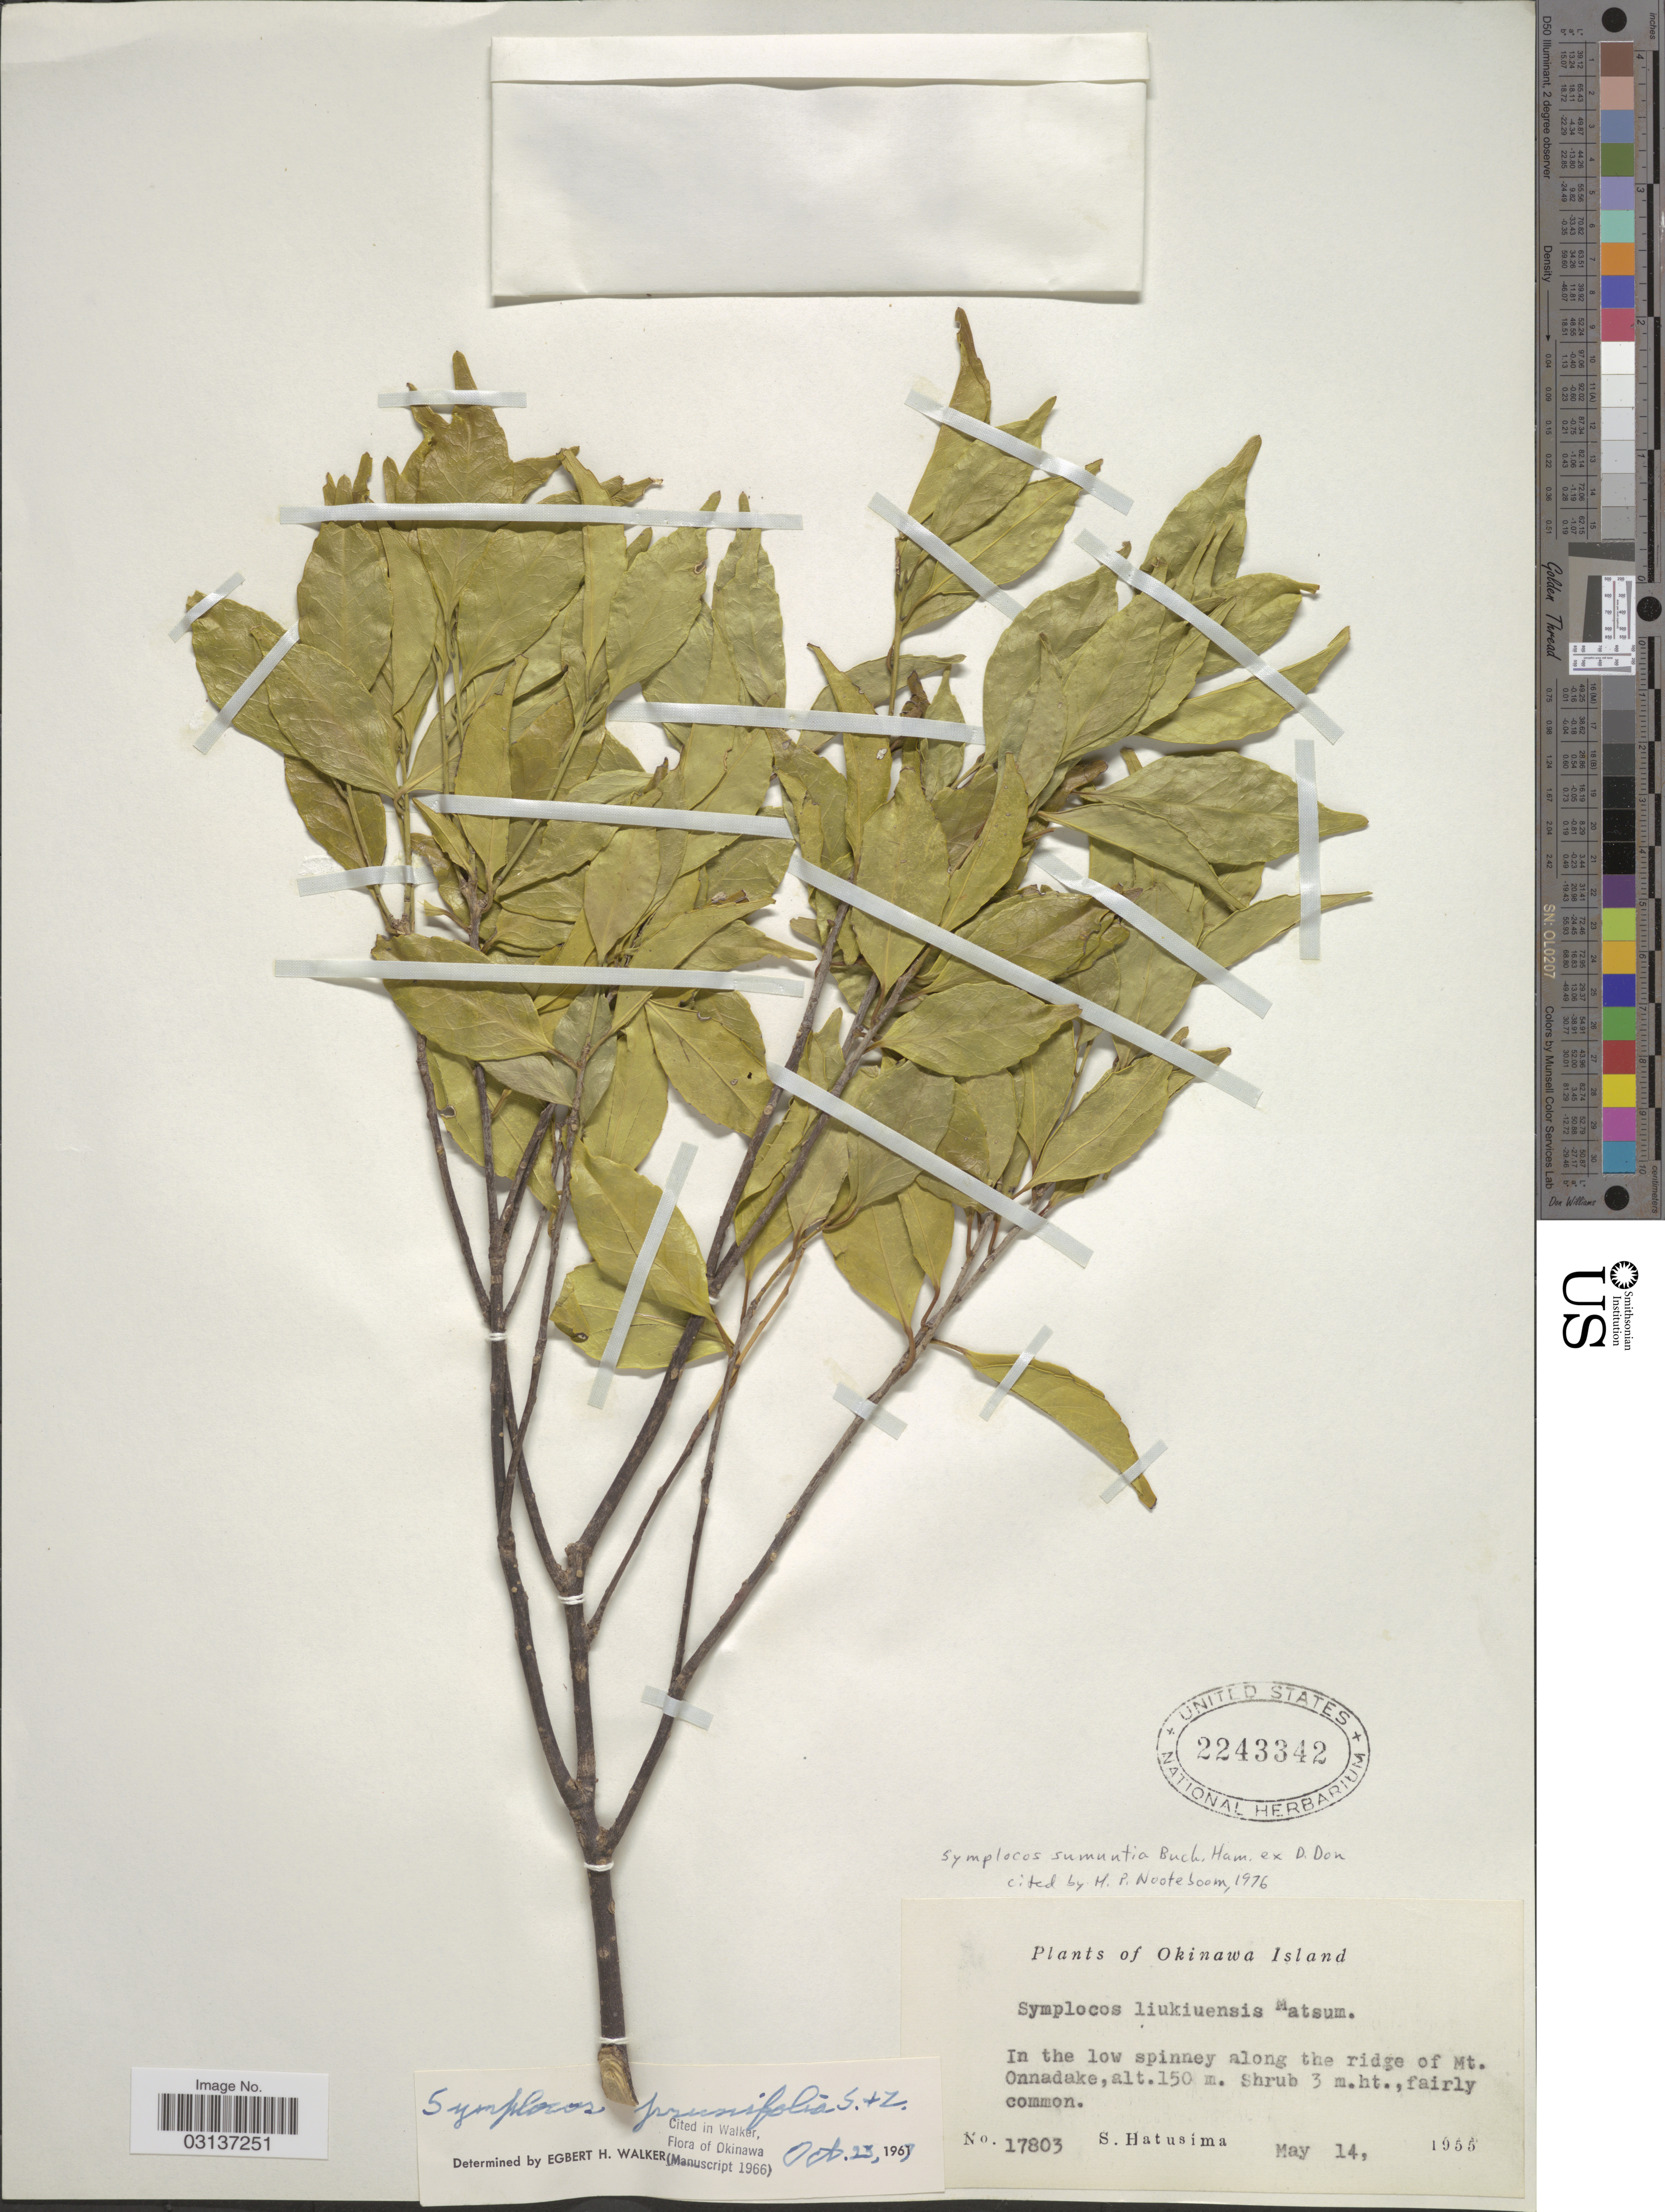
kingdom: Plantae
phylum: Tracheophyta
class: Magnoliopsida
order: Ericales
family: Symplocaceae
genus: Symplocos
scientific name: Symplocos sumuntia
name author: Buch.-Ham. ex D. Don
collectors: S. Hatusima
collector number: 17803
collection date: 1955-05-14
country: Japan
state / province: Okinawa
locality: Okinawa Island. Along the ridge of Mt. Onnadake.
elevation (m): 150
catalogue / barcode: US 2243342